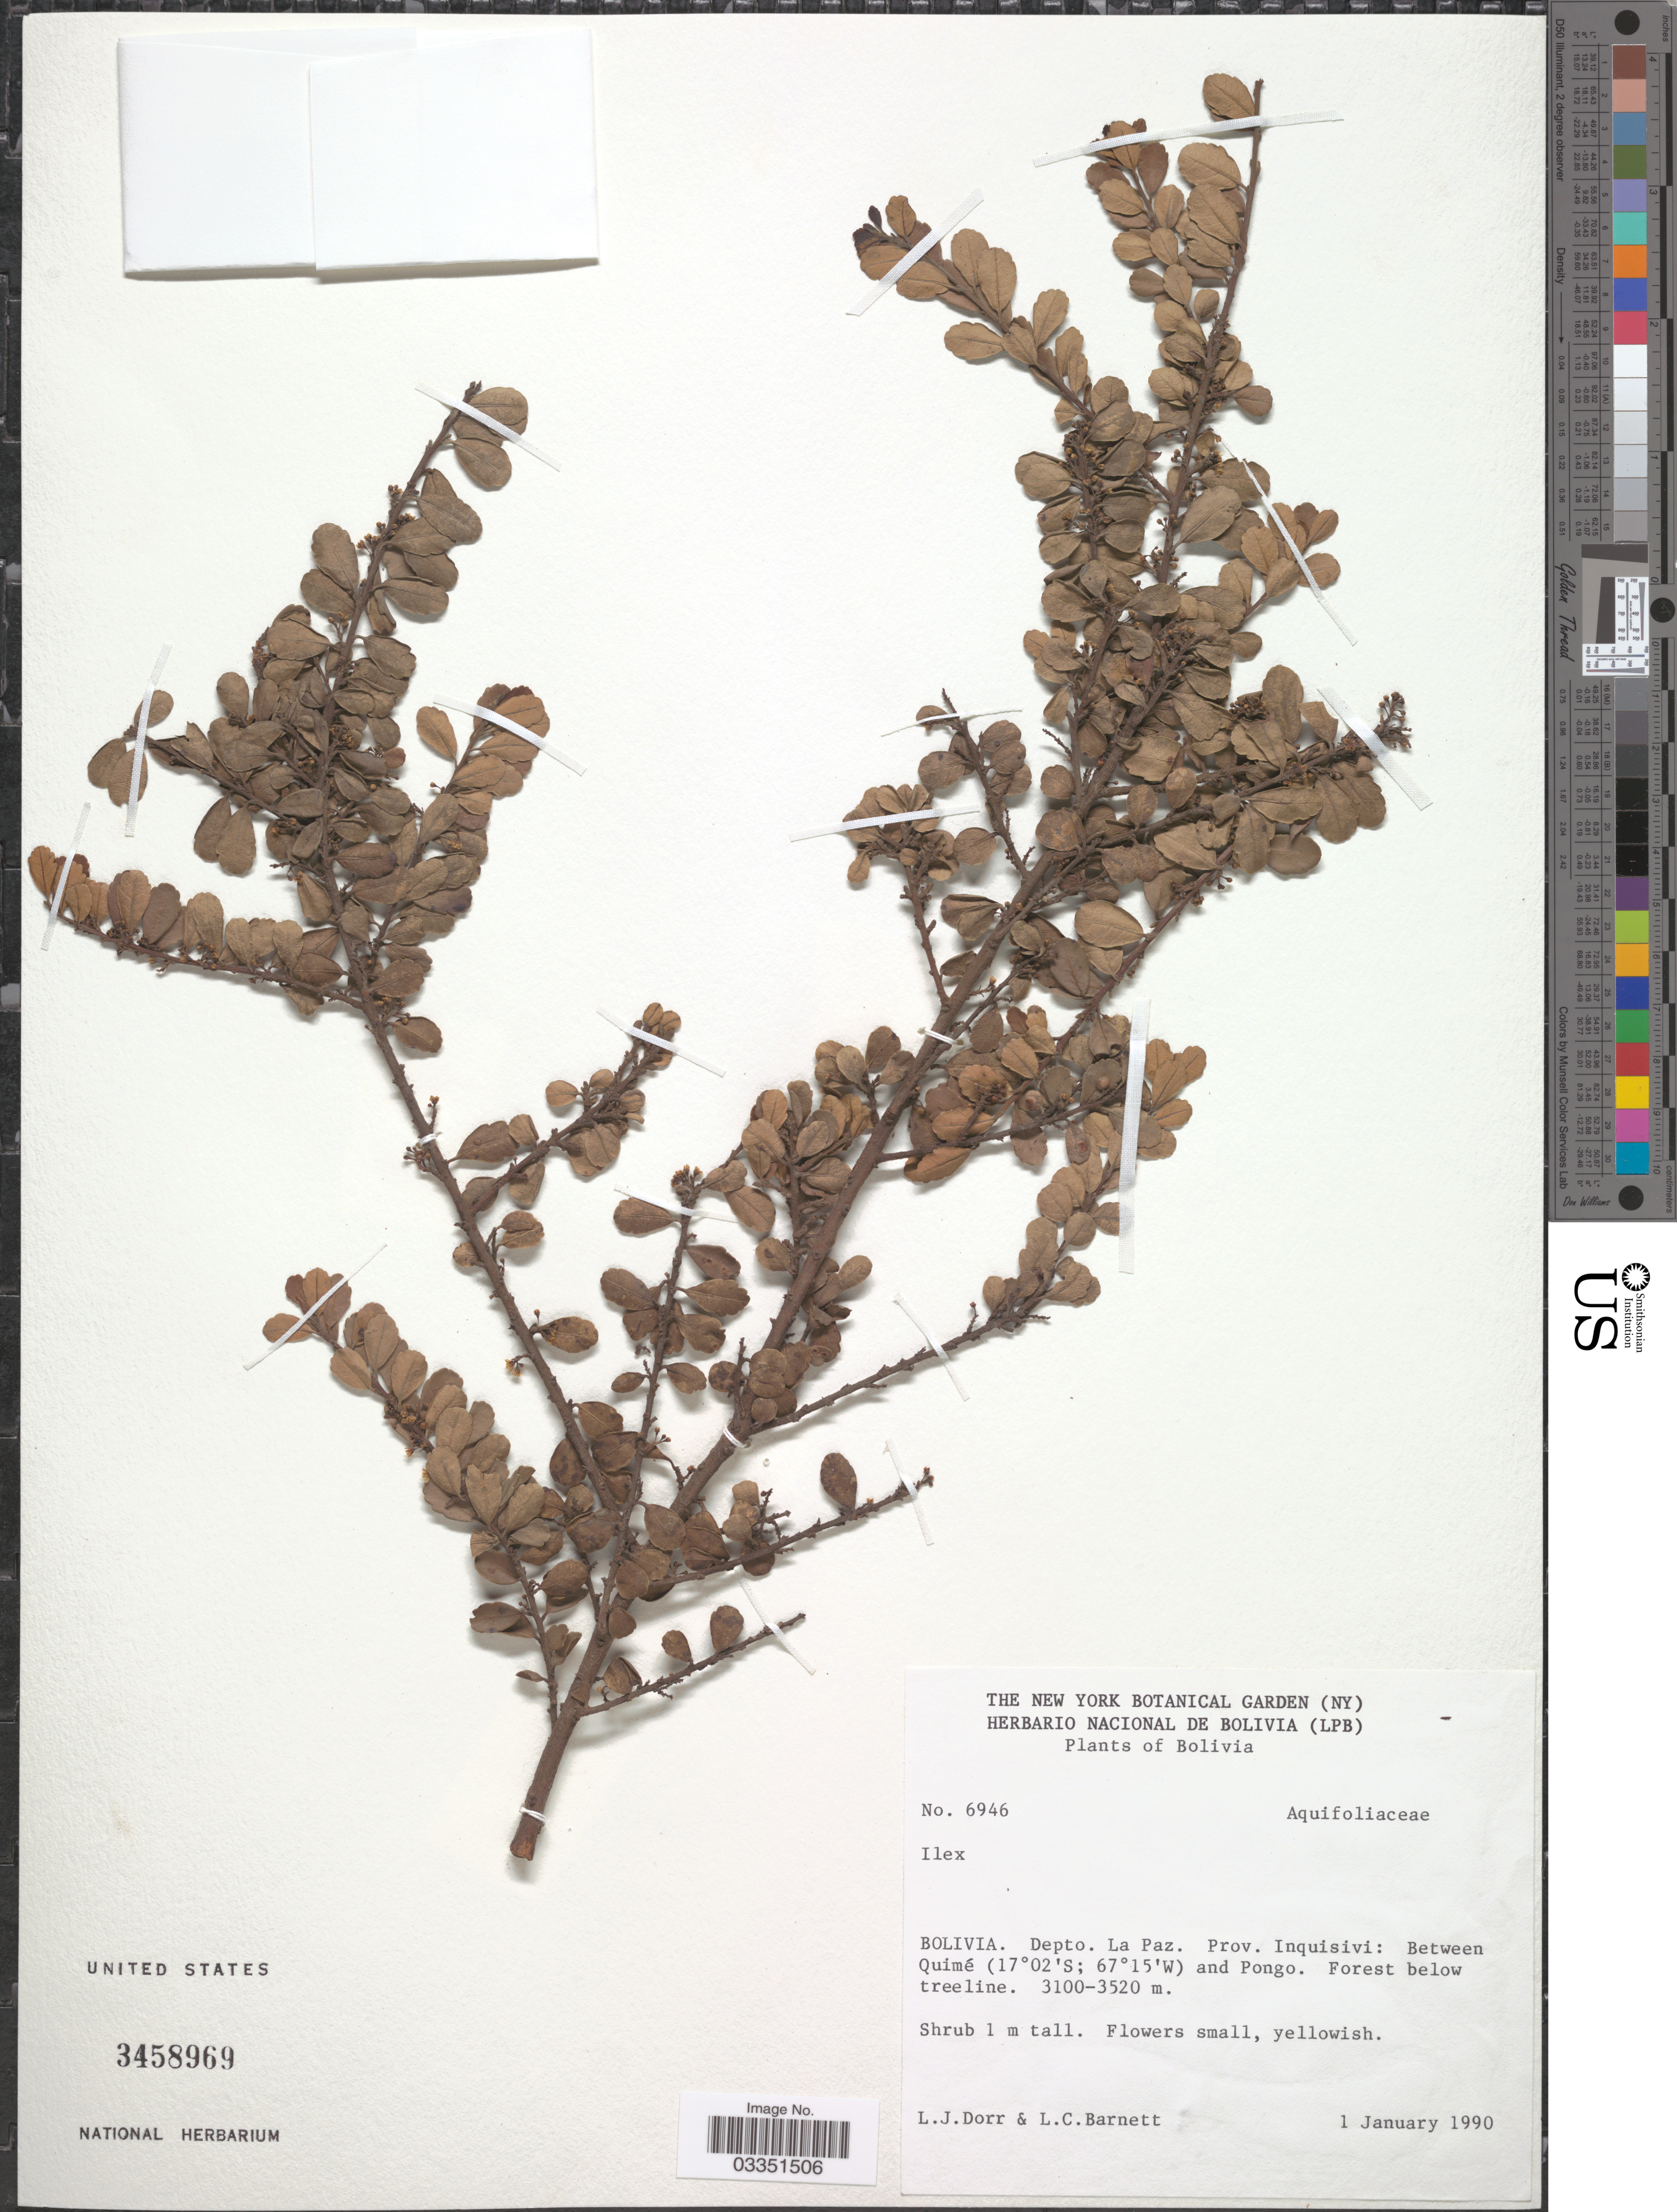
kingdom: Plantae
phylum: Tracheophyta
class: Magnoliopsida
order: Aquifoliales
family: Aquifoliaceae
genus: Ilex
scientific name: Ilex sp.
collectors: L. J. Dorr & L. C. Barnett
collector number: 6946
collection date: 1990-01-01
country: Bolivia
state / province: La Paz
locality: Depto. La Paz. Prov. Inquisivi: Between Quimé and Pongo.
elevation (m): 3100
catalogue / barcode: US 3458969